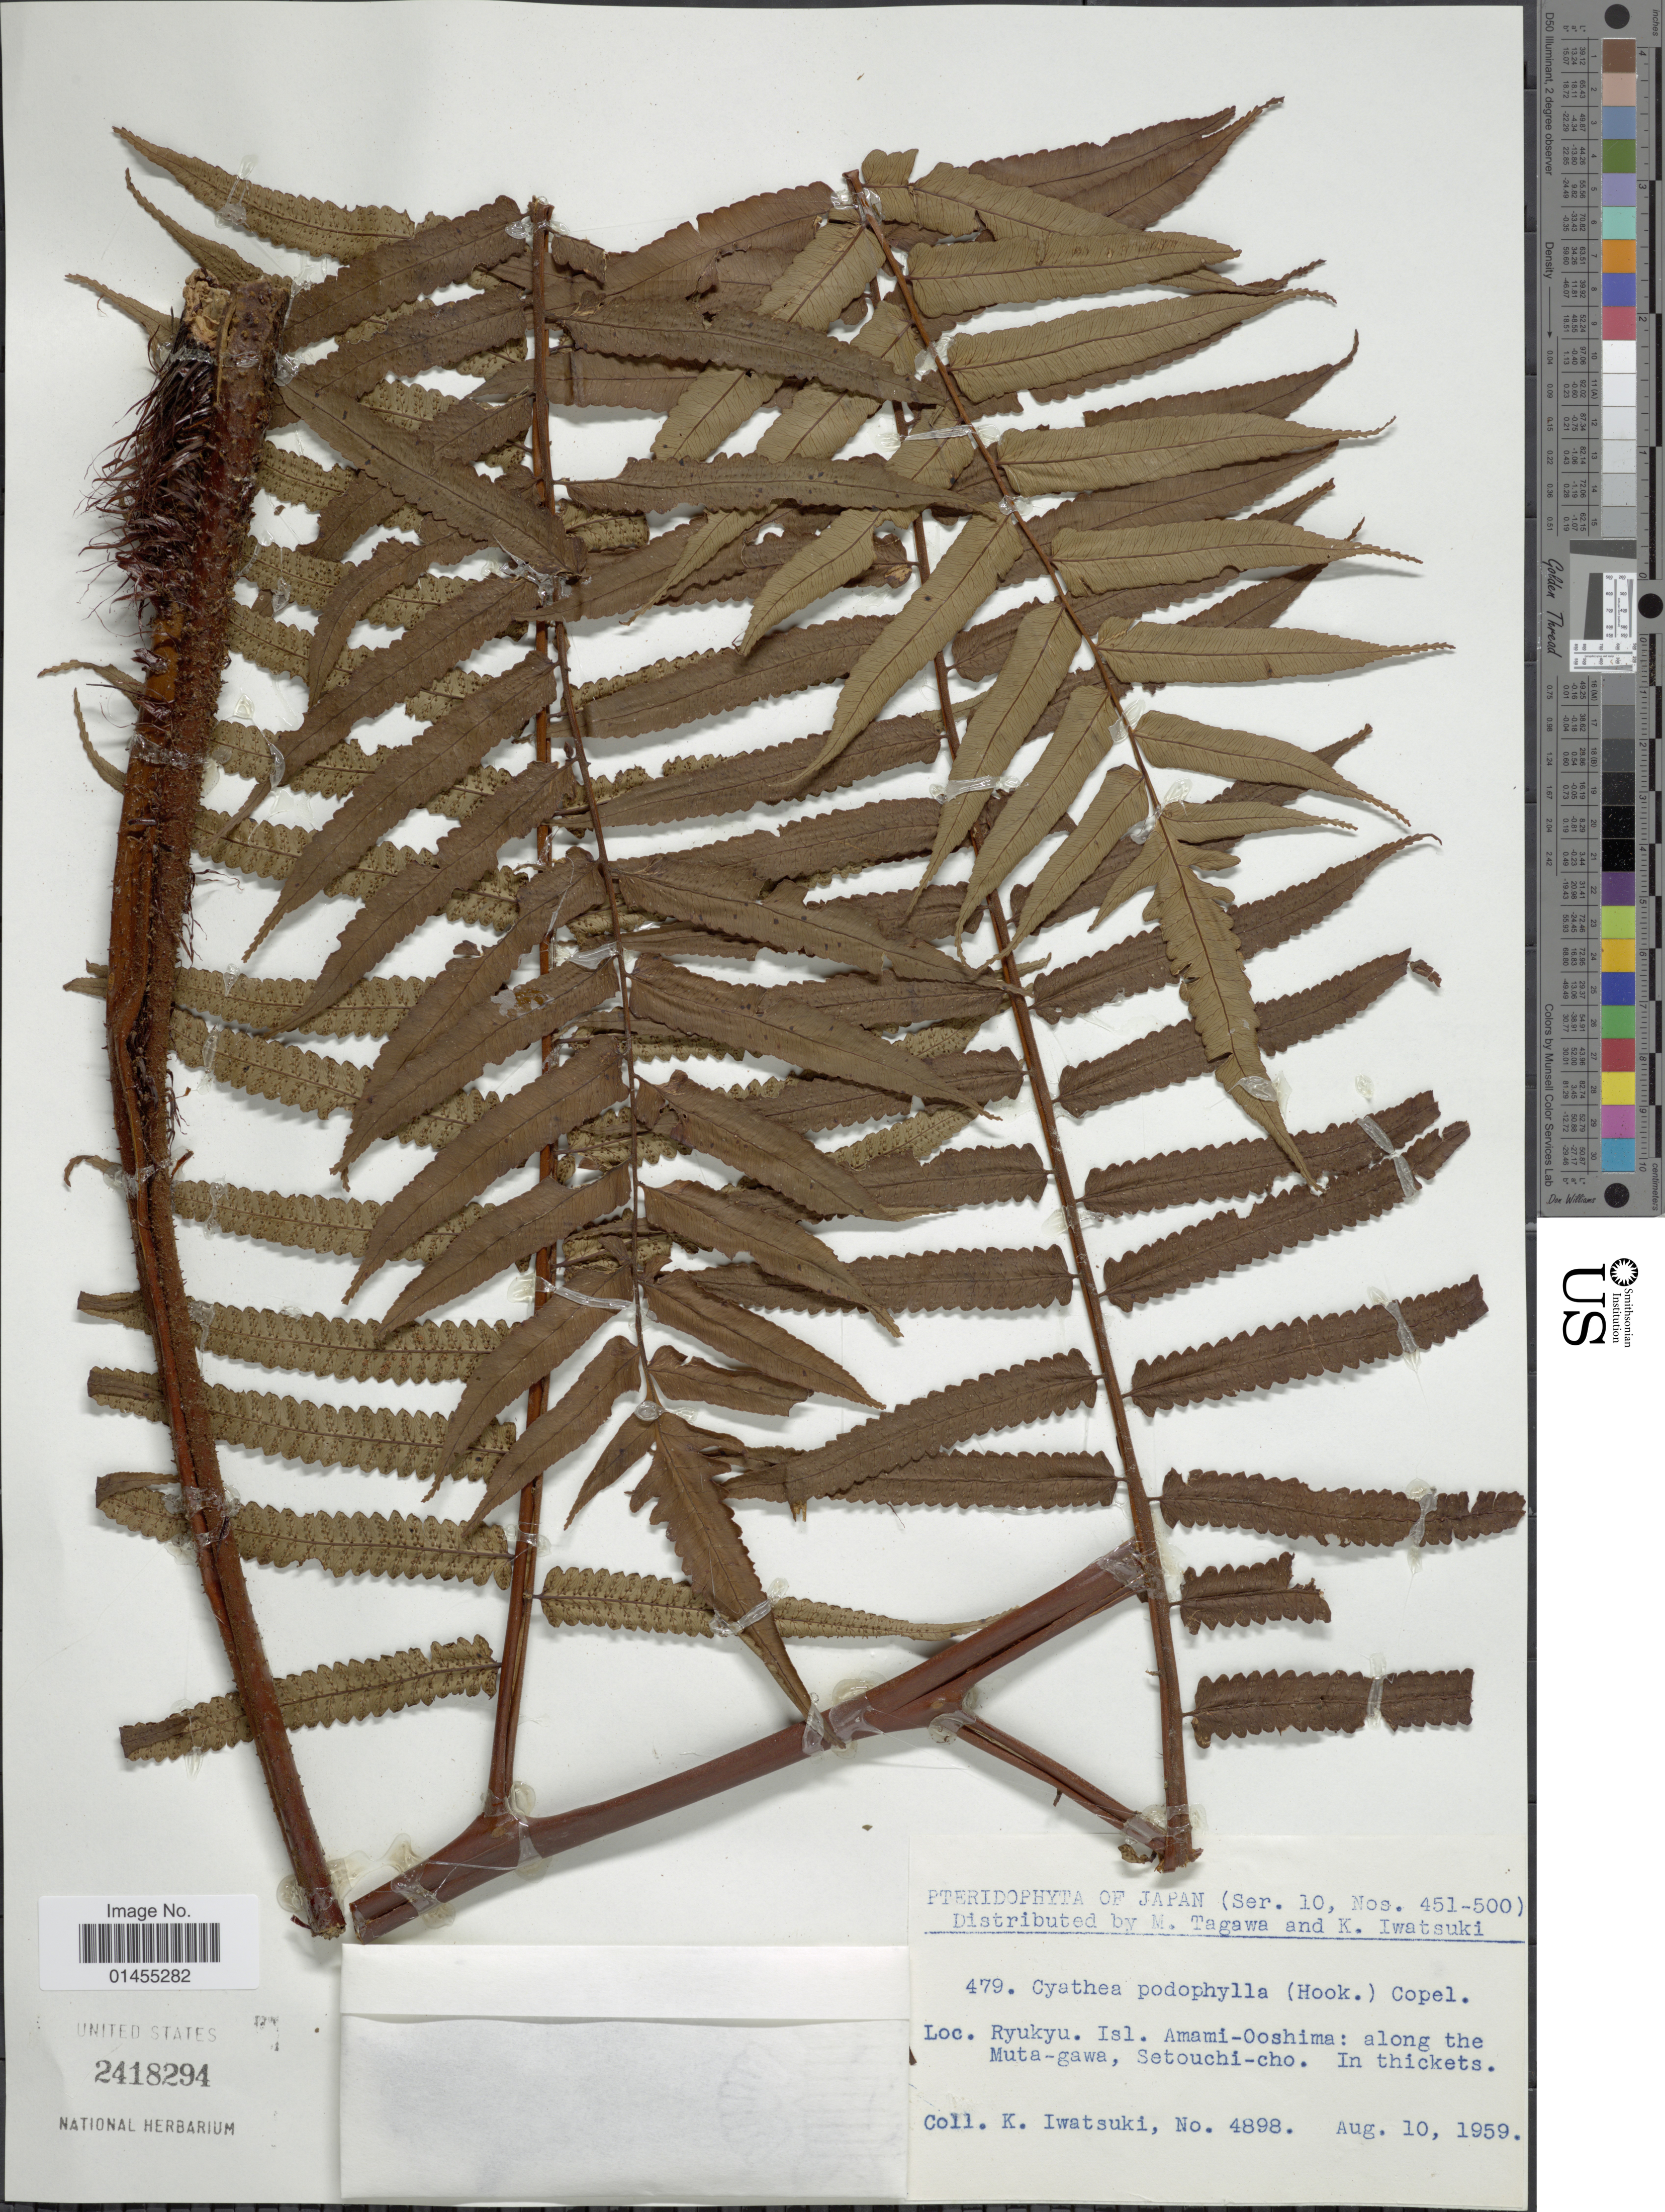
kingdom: Plantae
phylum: Tracheophyta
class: Polypodiopsida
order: Cyatheales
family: Cyatheaceae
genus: Alsophila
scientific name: Alsophila podophylla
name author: Hook.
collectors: K. Iwatsuki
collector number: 4898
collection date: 1959-08-10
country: Japan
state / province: Okinawa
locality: Ryukyu. Isl. Amami-Ooshima: along the Muta-gawa, Setouchi-cho.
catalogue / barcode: US 2418294